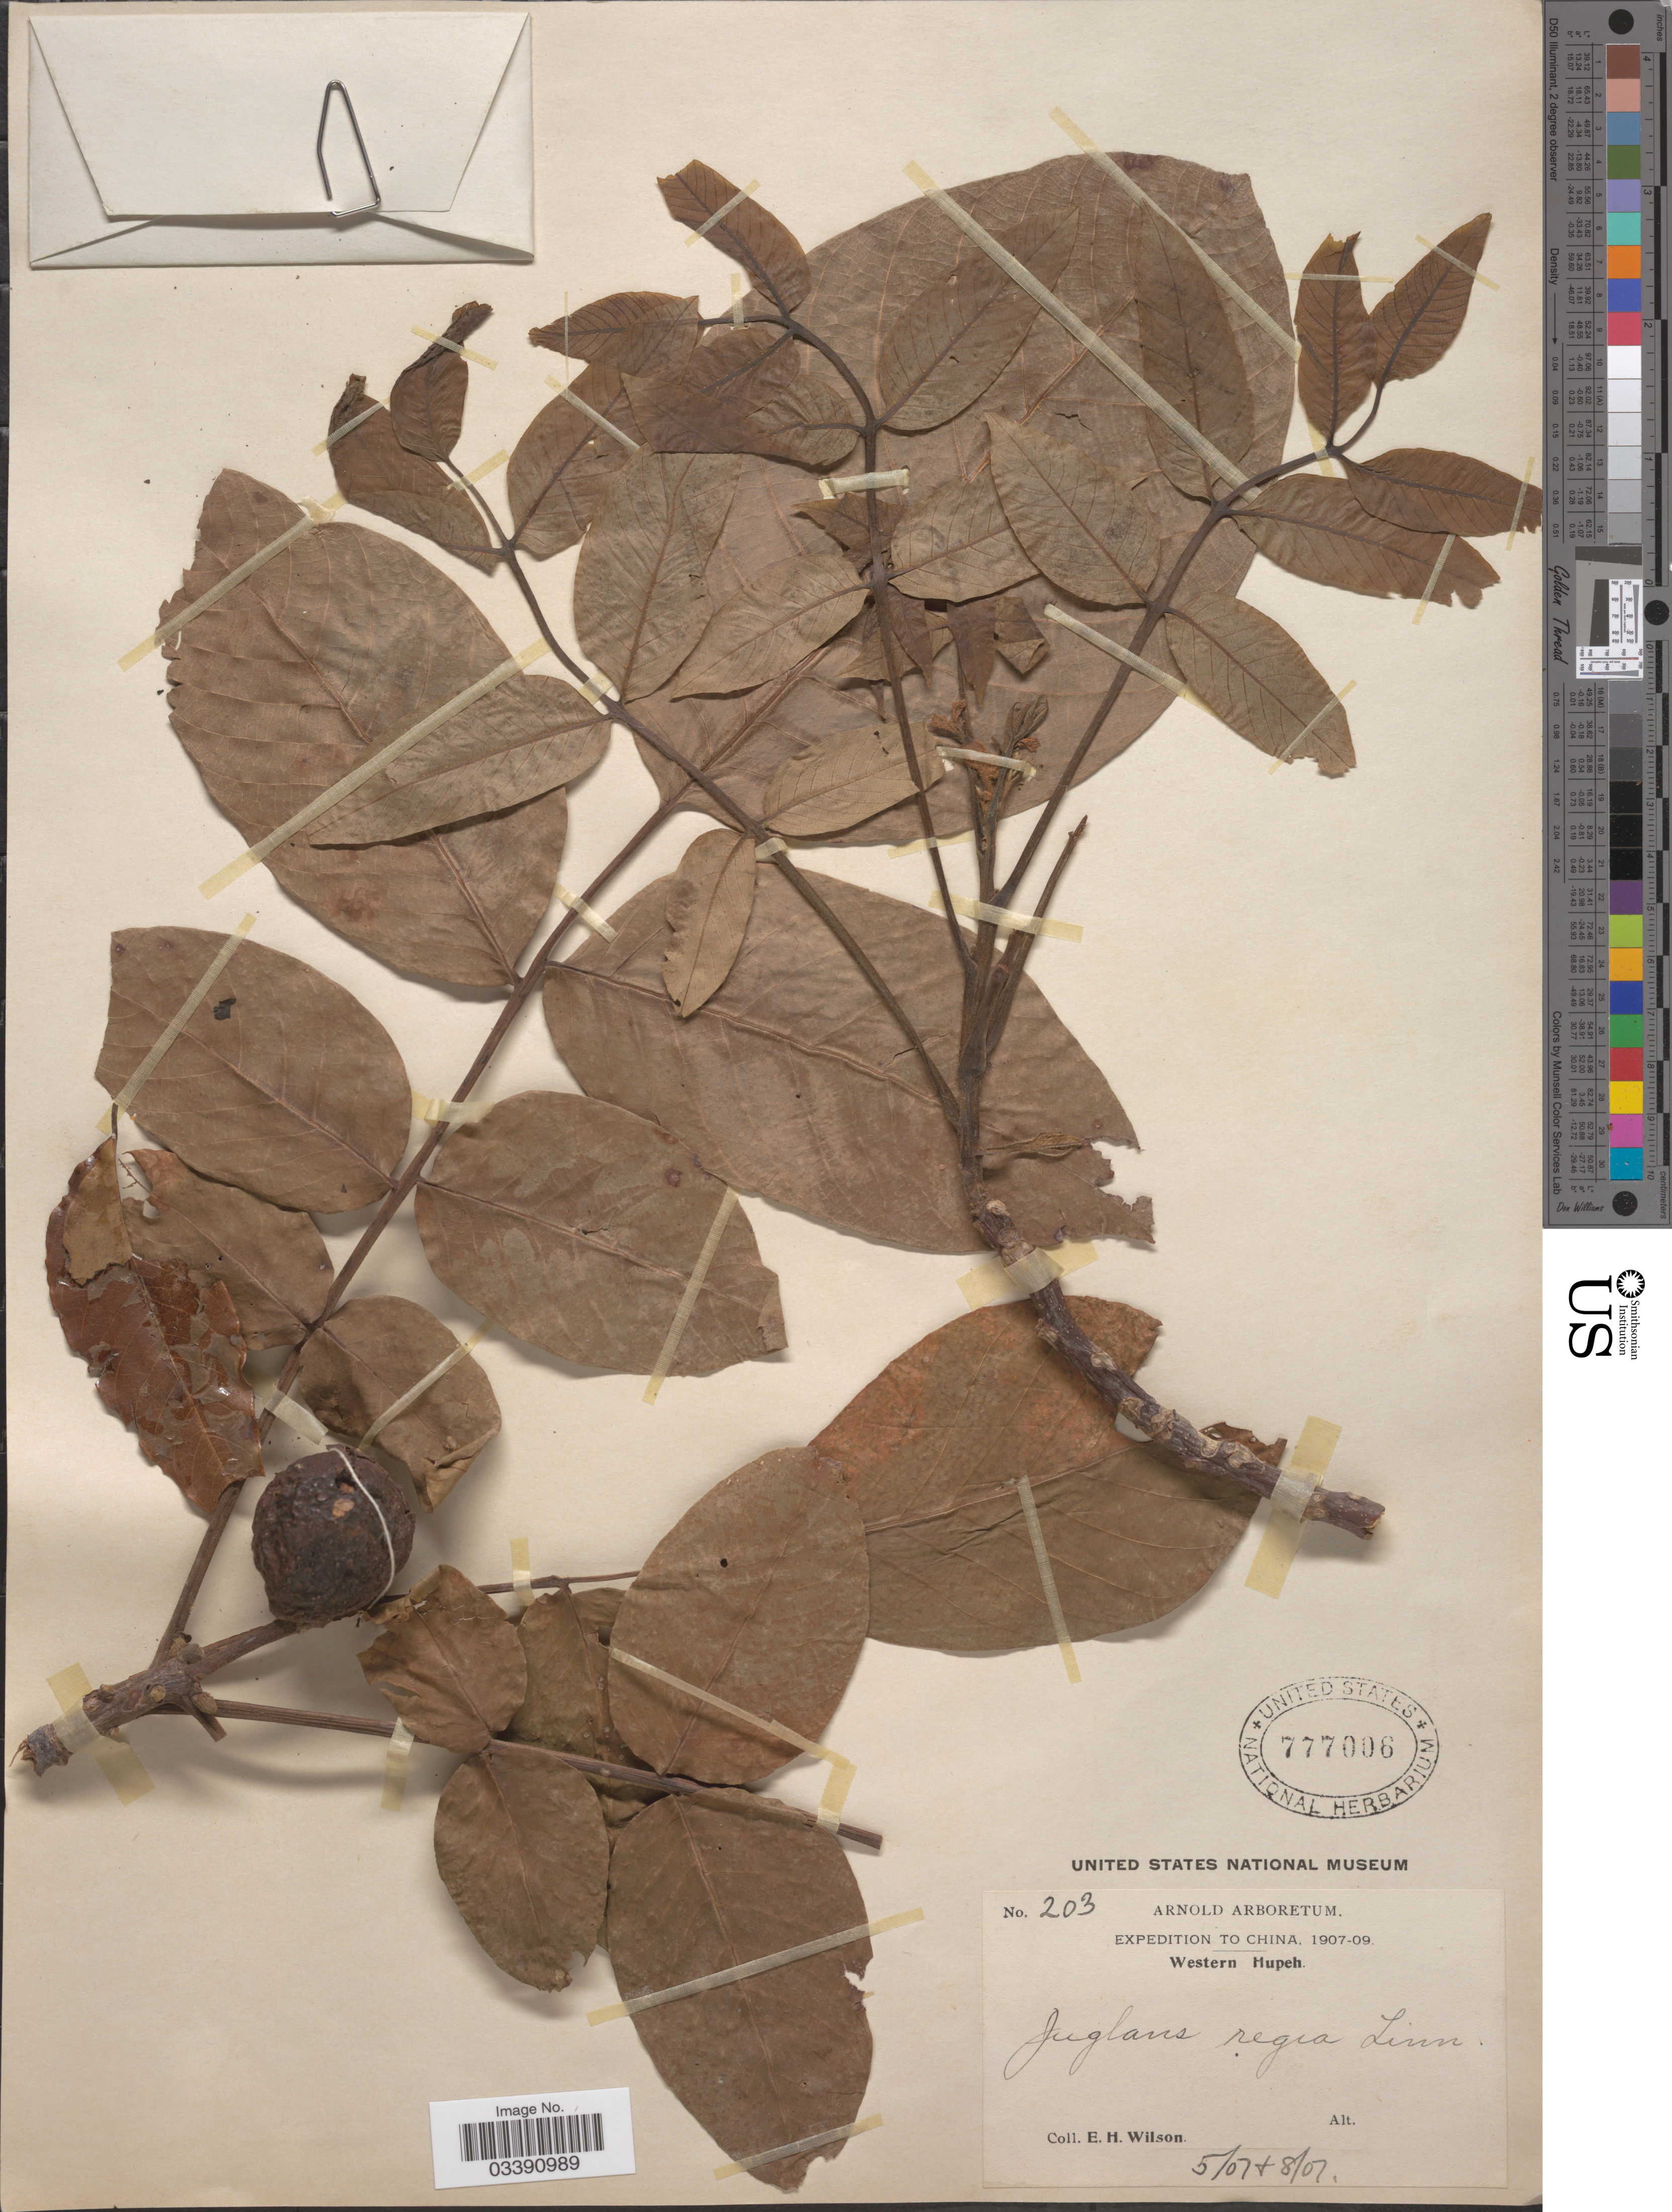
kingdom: Plantae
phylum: Tracheophyta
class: Magnoliopsida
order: Fagales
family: Juglandaceae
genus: Juglans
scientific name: Juglans regia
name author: L.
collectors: E. Wilson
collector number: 203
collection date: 1907-05/1907-08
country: China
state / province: Hubei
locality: Western Hupeh.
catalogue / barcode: US 777006